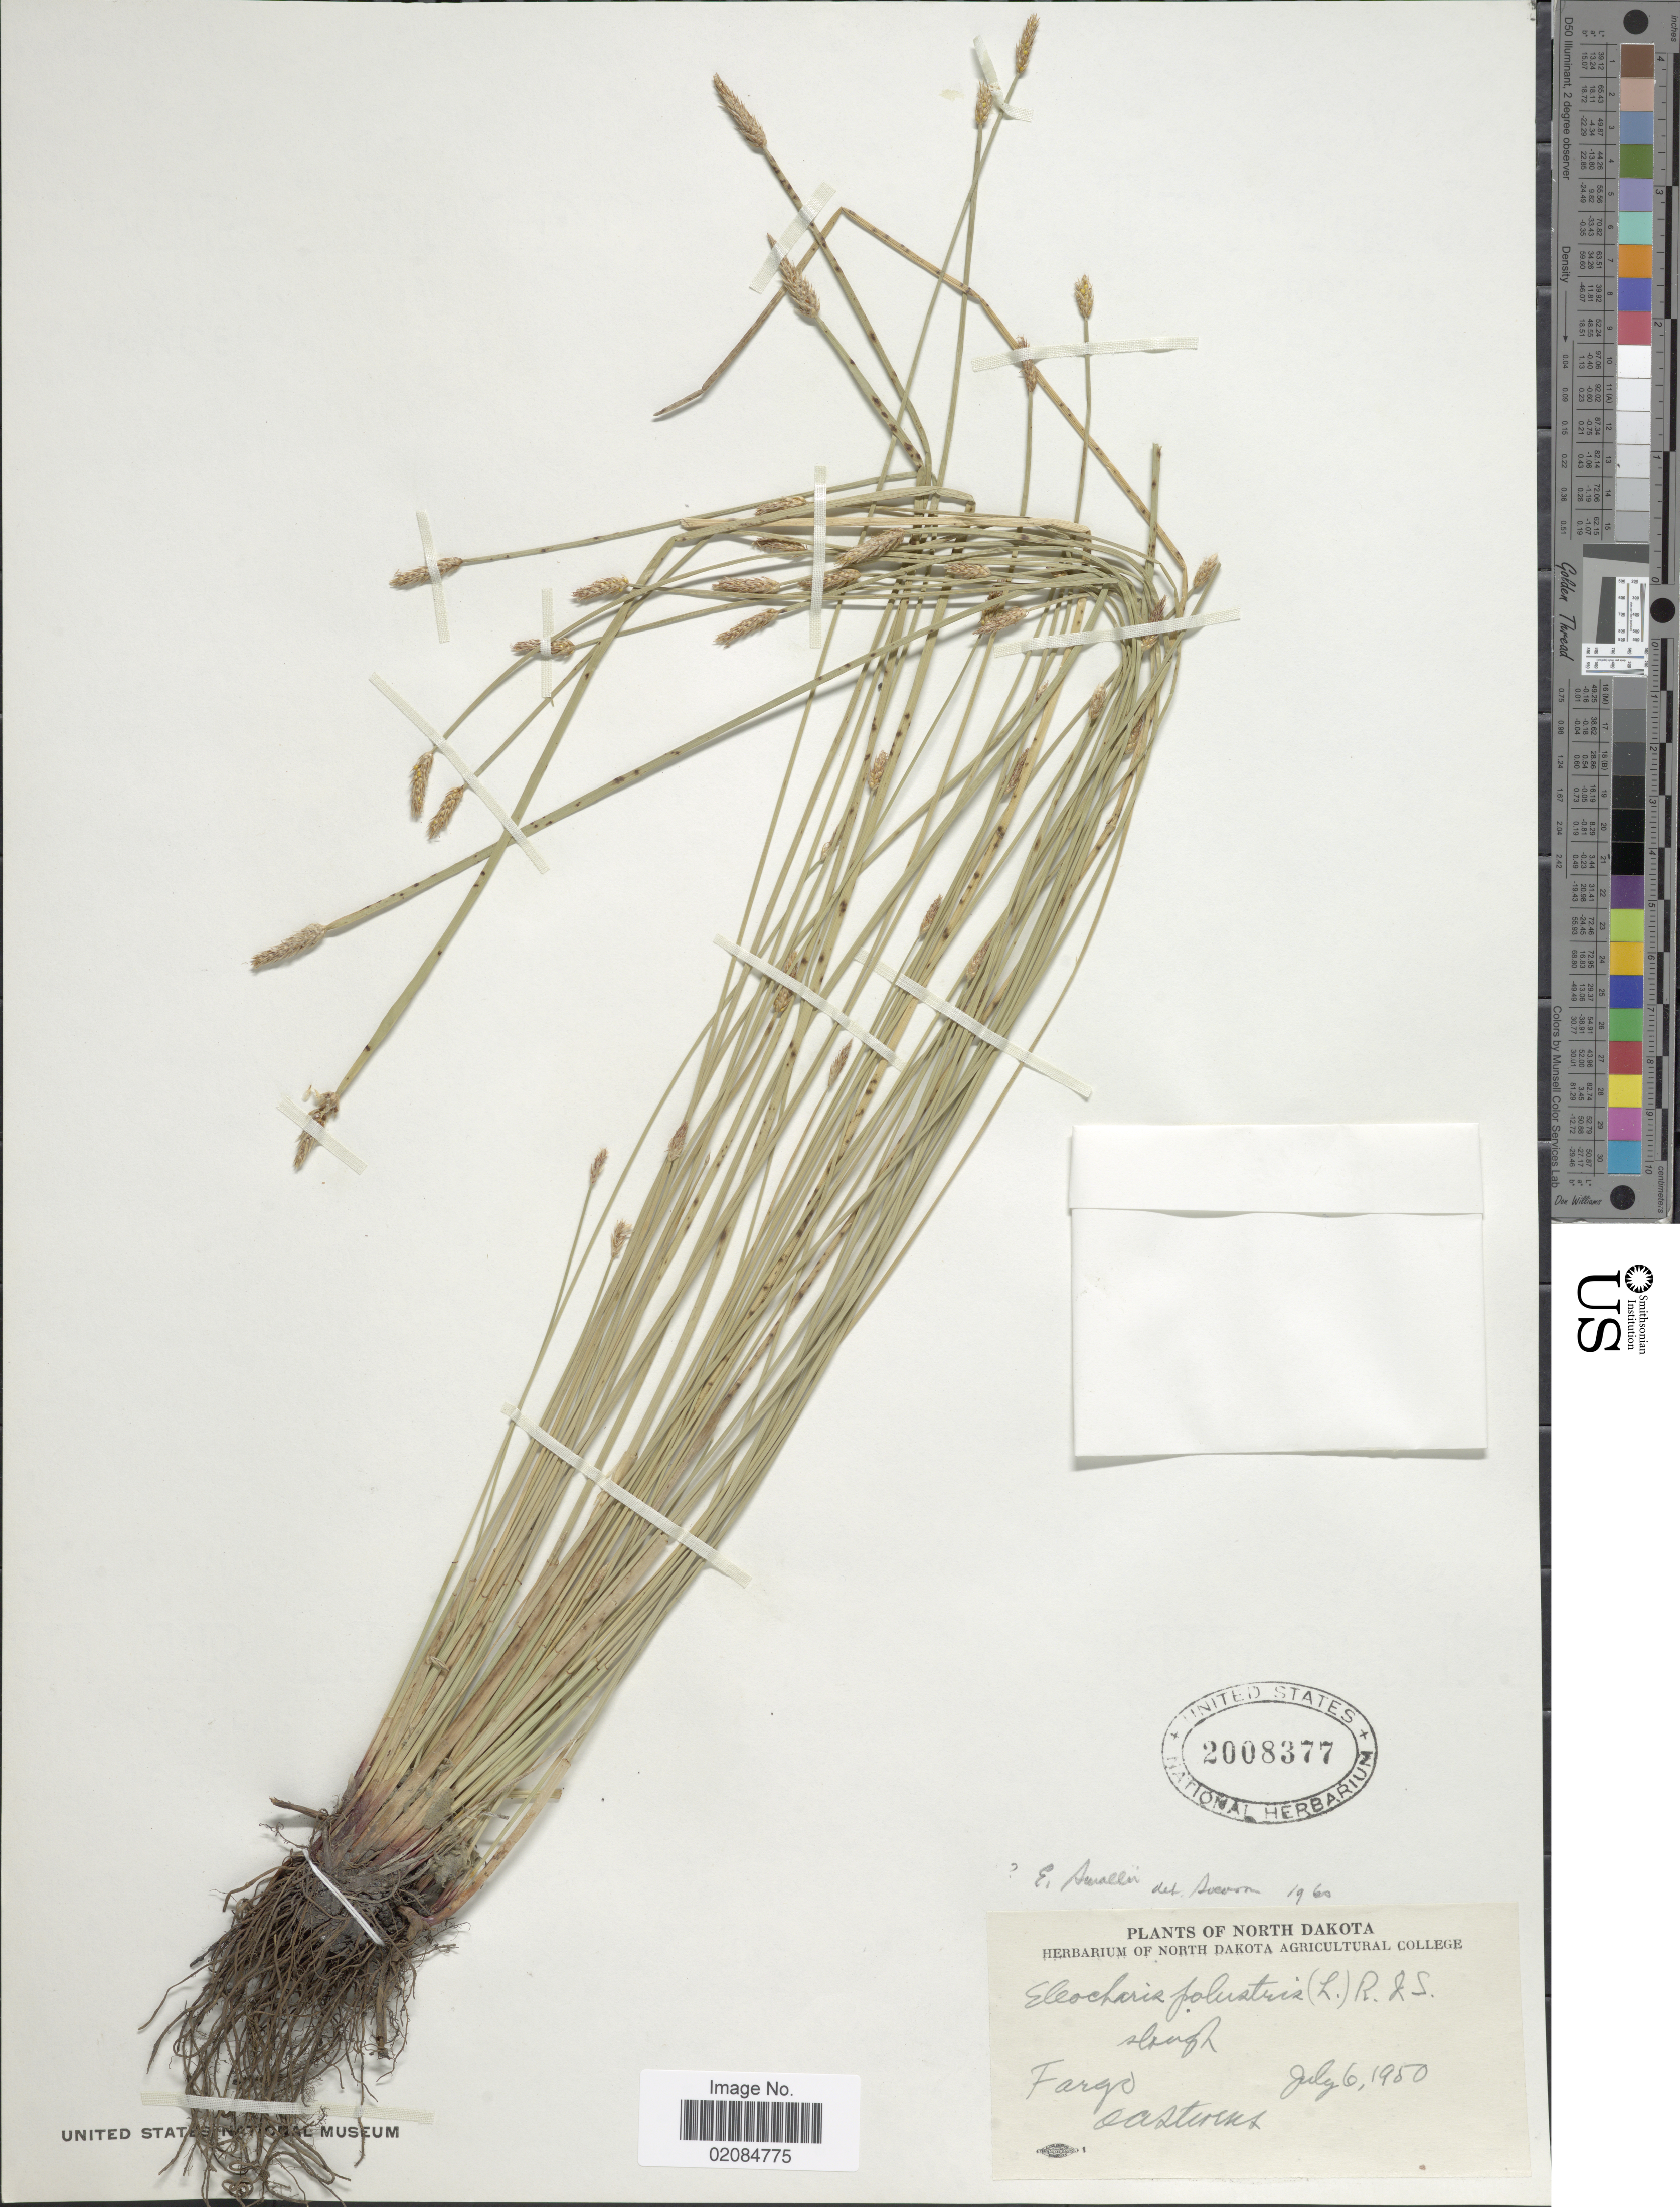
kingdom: Plantae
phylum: Tracheophyta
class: Liliopsida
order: Poales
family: Cyperaceae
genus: Eleocharis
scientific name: Eleocharis palustris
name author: (L.) Roem. & Schult.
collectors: O. A. Stevens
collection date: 1950-07-06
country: United States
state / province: North Dakota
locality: Fargo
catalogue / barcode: US 2008377